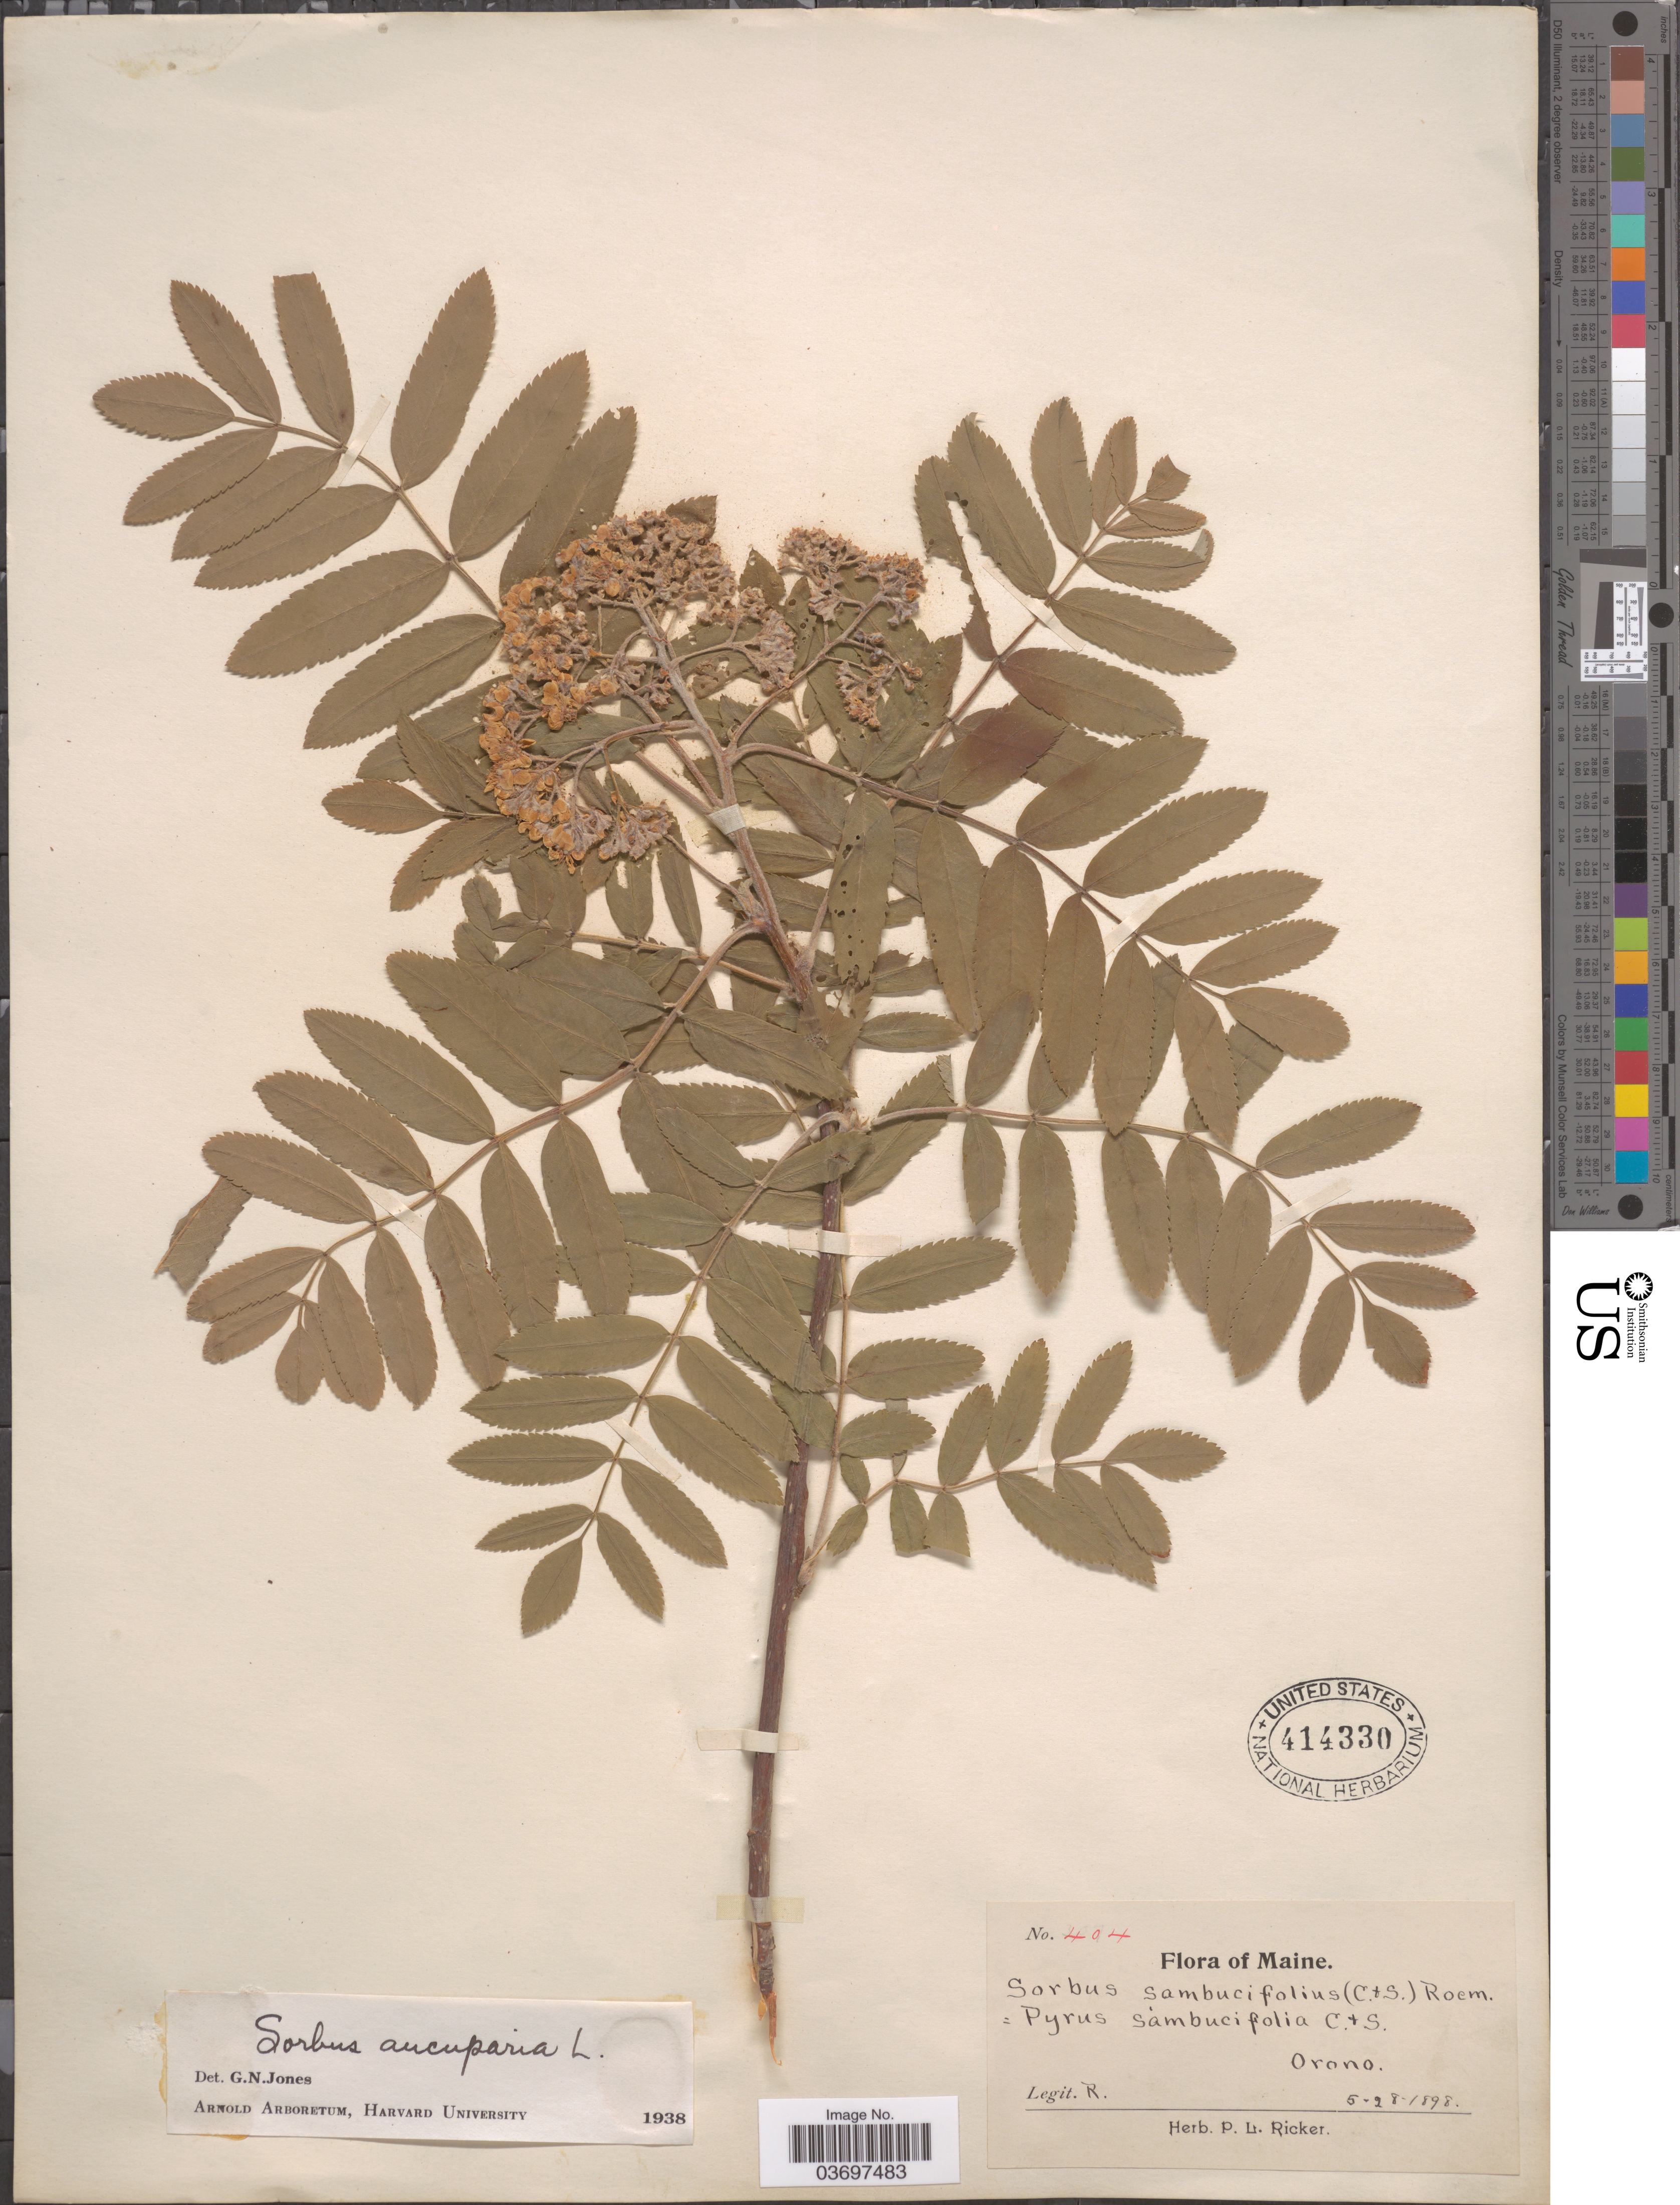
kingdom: Plantae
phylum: Tracheophyta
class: Magnoliopsida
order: Rosales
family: Rosaceae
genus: Sorbus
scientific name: Sorbus aucuparia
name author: L.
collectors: P. Ricker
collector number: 404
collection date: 1898-05-28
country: United States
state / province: Maine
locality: Orono.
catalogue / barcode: US 414330